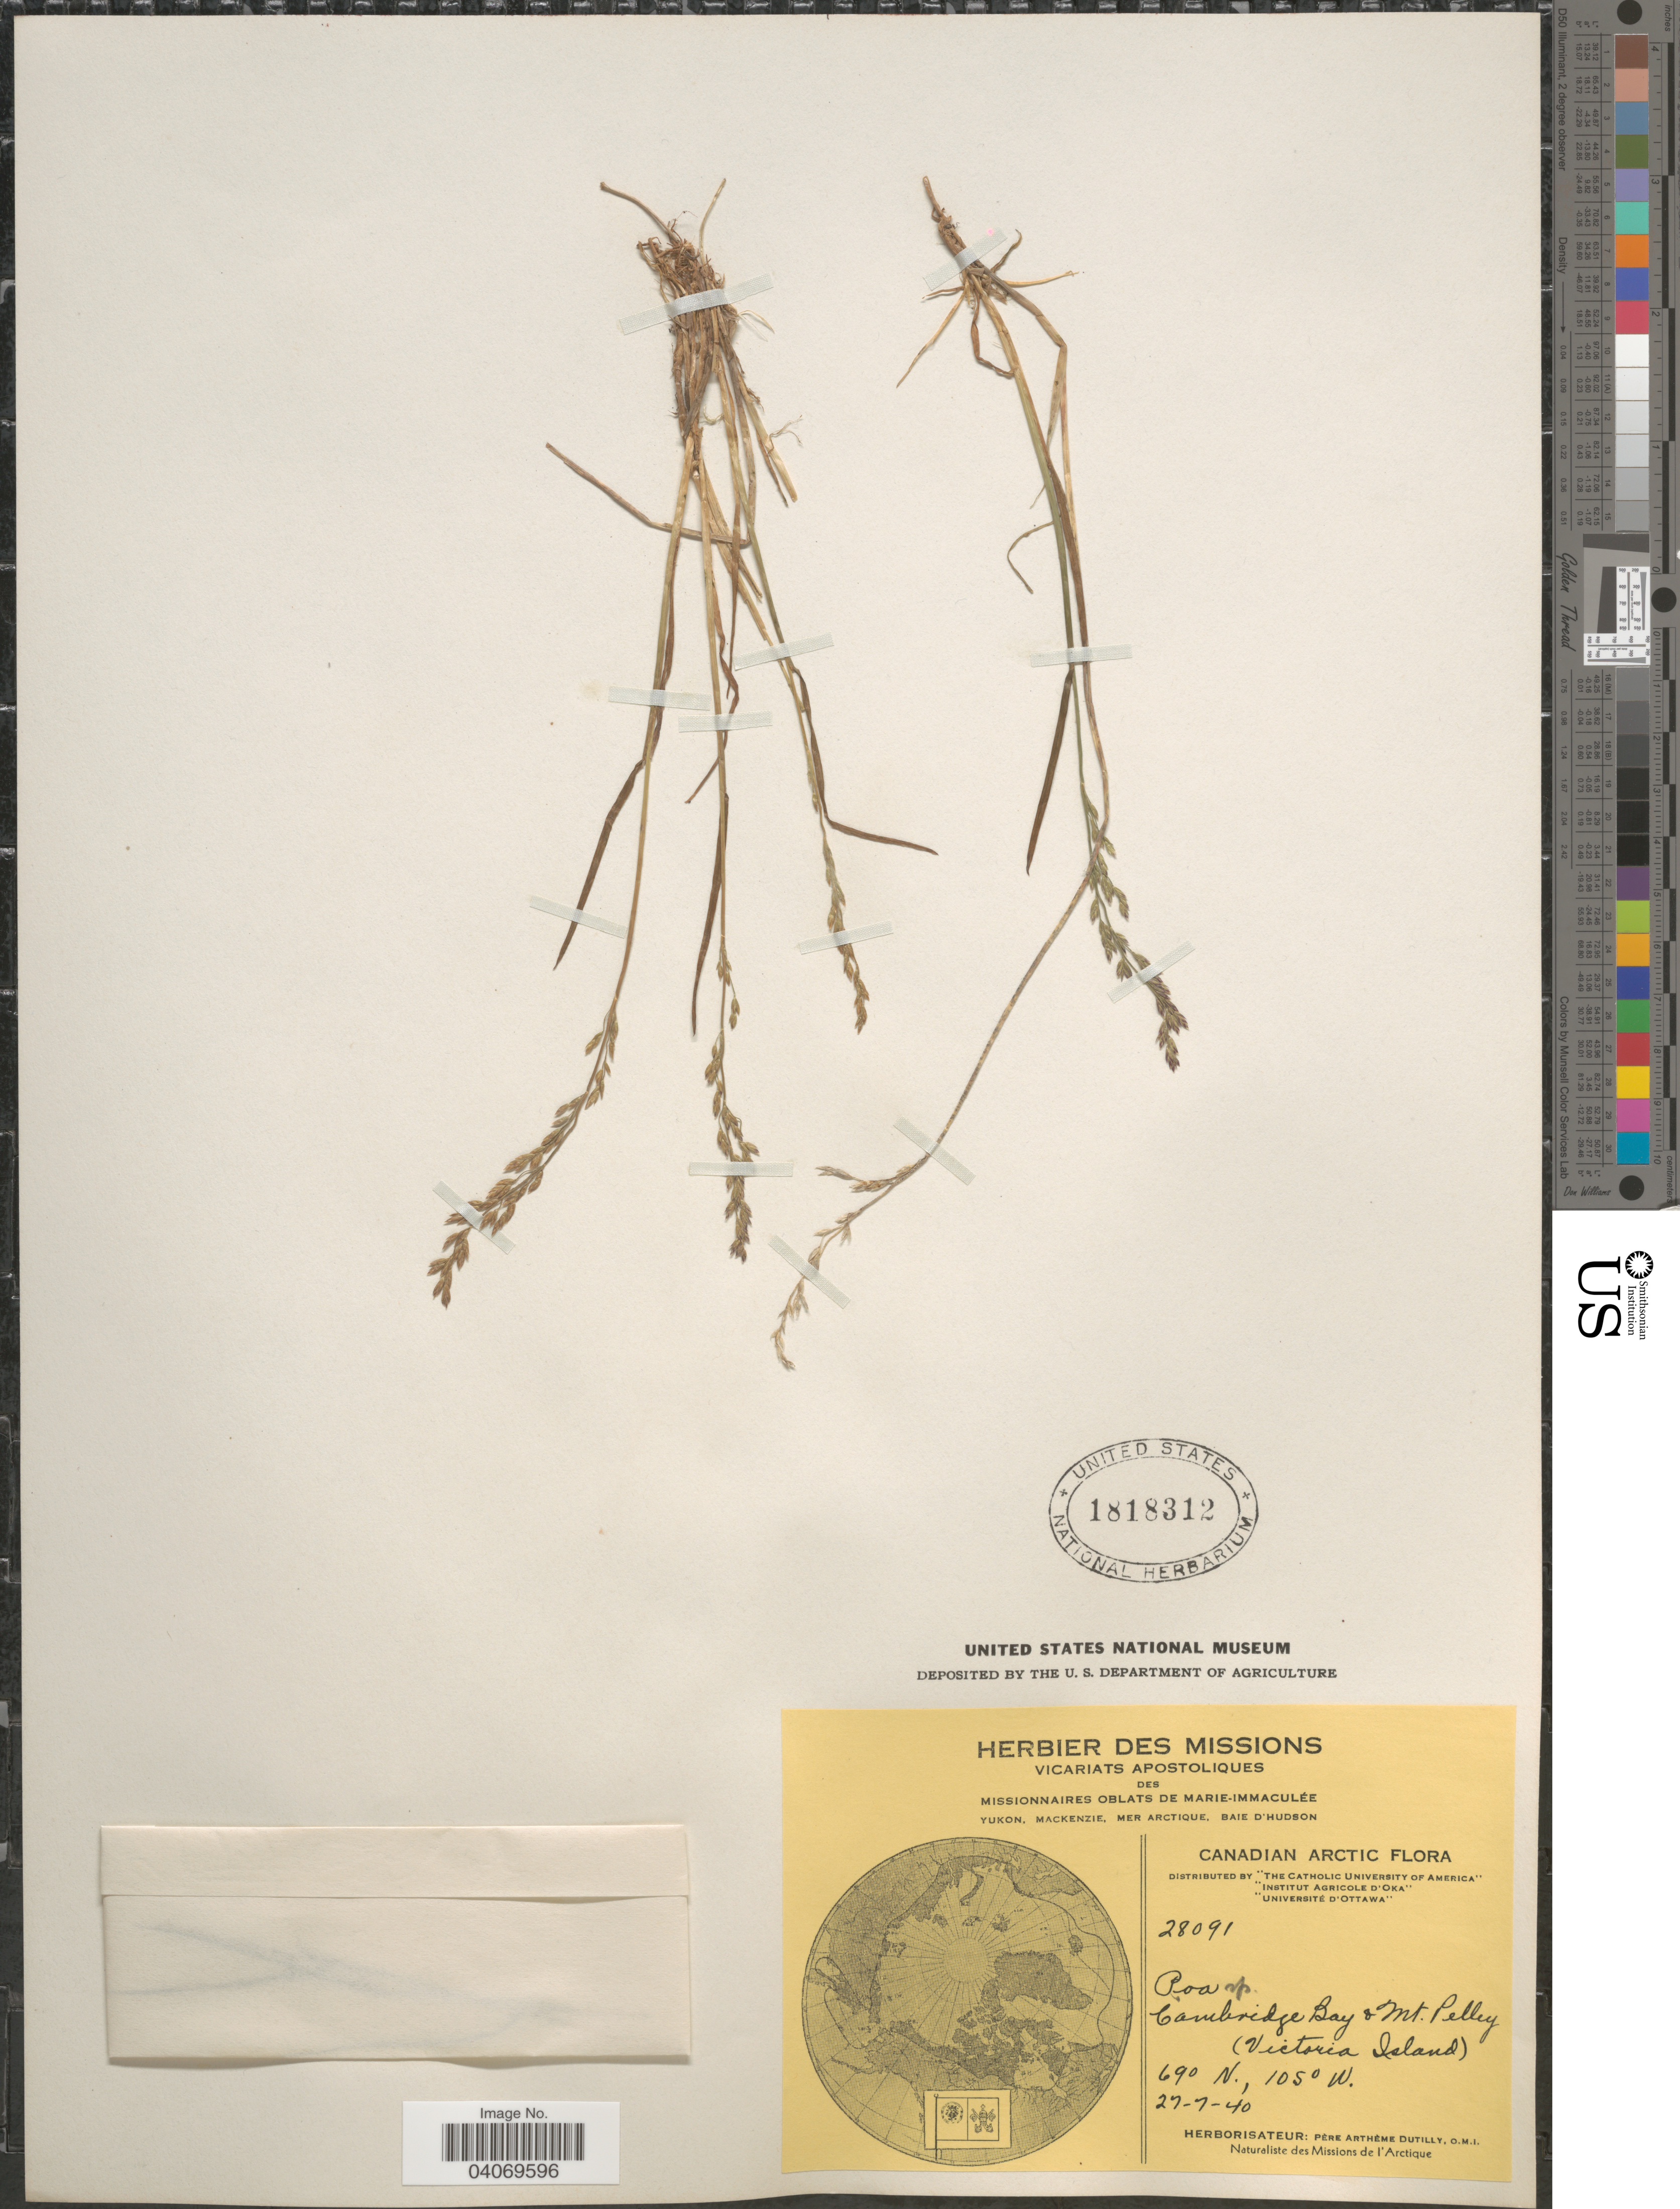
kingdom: Plantae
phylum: Tracheophyta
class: Liliopsida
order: Poales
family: Poaceae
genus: Poa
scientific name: Poa sp.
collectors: P. Dutilly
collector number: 28091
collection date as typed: Transcribed d/m/y: 27/7/40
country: Canada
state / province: Nunavut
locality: Herbier des Missions. Baie D'Hudson [unsure placement]. Canadian Arctic. Cambridge Bay & Mt. Pelley (Victoria Island). Naturaliste des Missions de l'Arctique.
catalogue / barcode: US 1818312